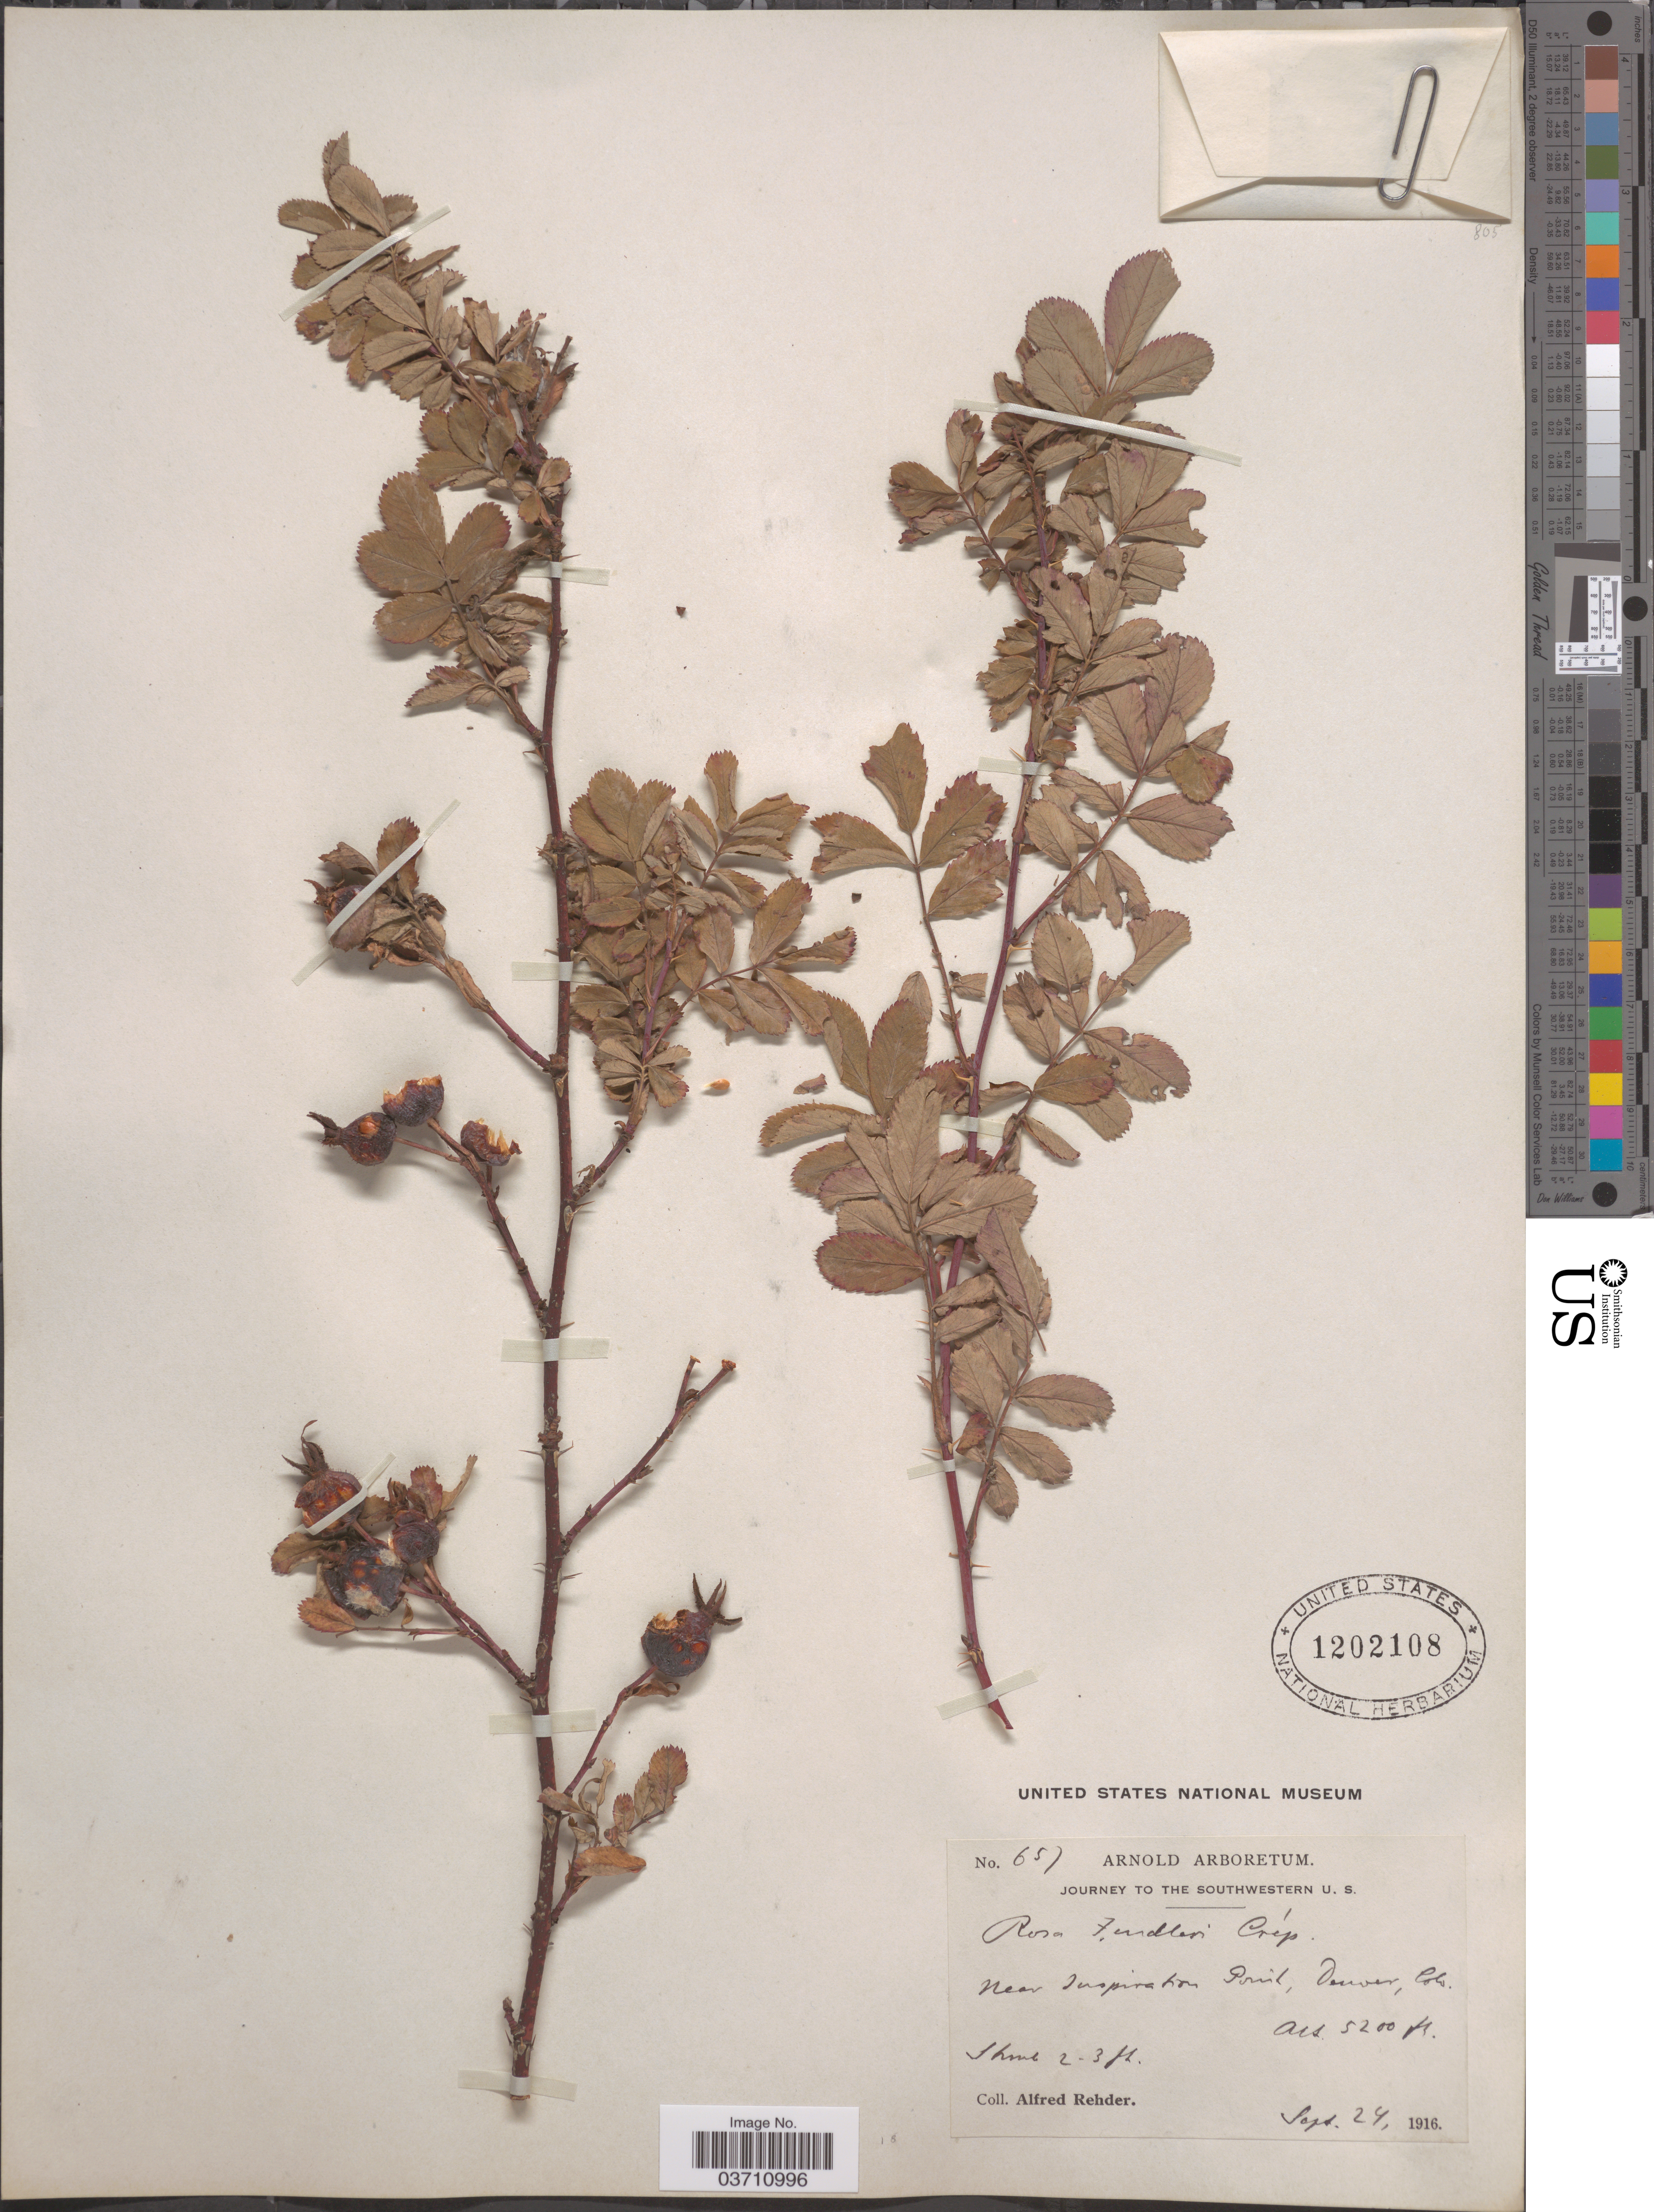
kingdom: Plantae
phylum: Tracheophyta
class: Magnoliopsida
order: Rosales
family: Rosaceae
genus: Rosa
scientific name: Rosa fendleri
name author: Crép.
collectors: A. Rehder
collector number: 651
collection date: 1916-09-24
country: United States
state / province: Colorado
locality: The Southwestern U. S. Near Inspiration Point, Denver.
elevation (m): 1585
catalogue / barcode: US 1202108